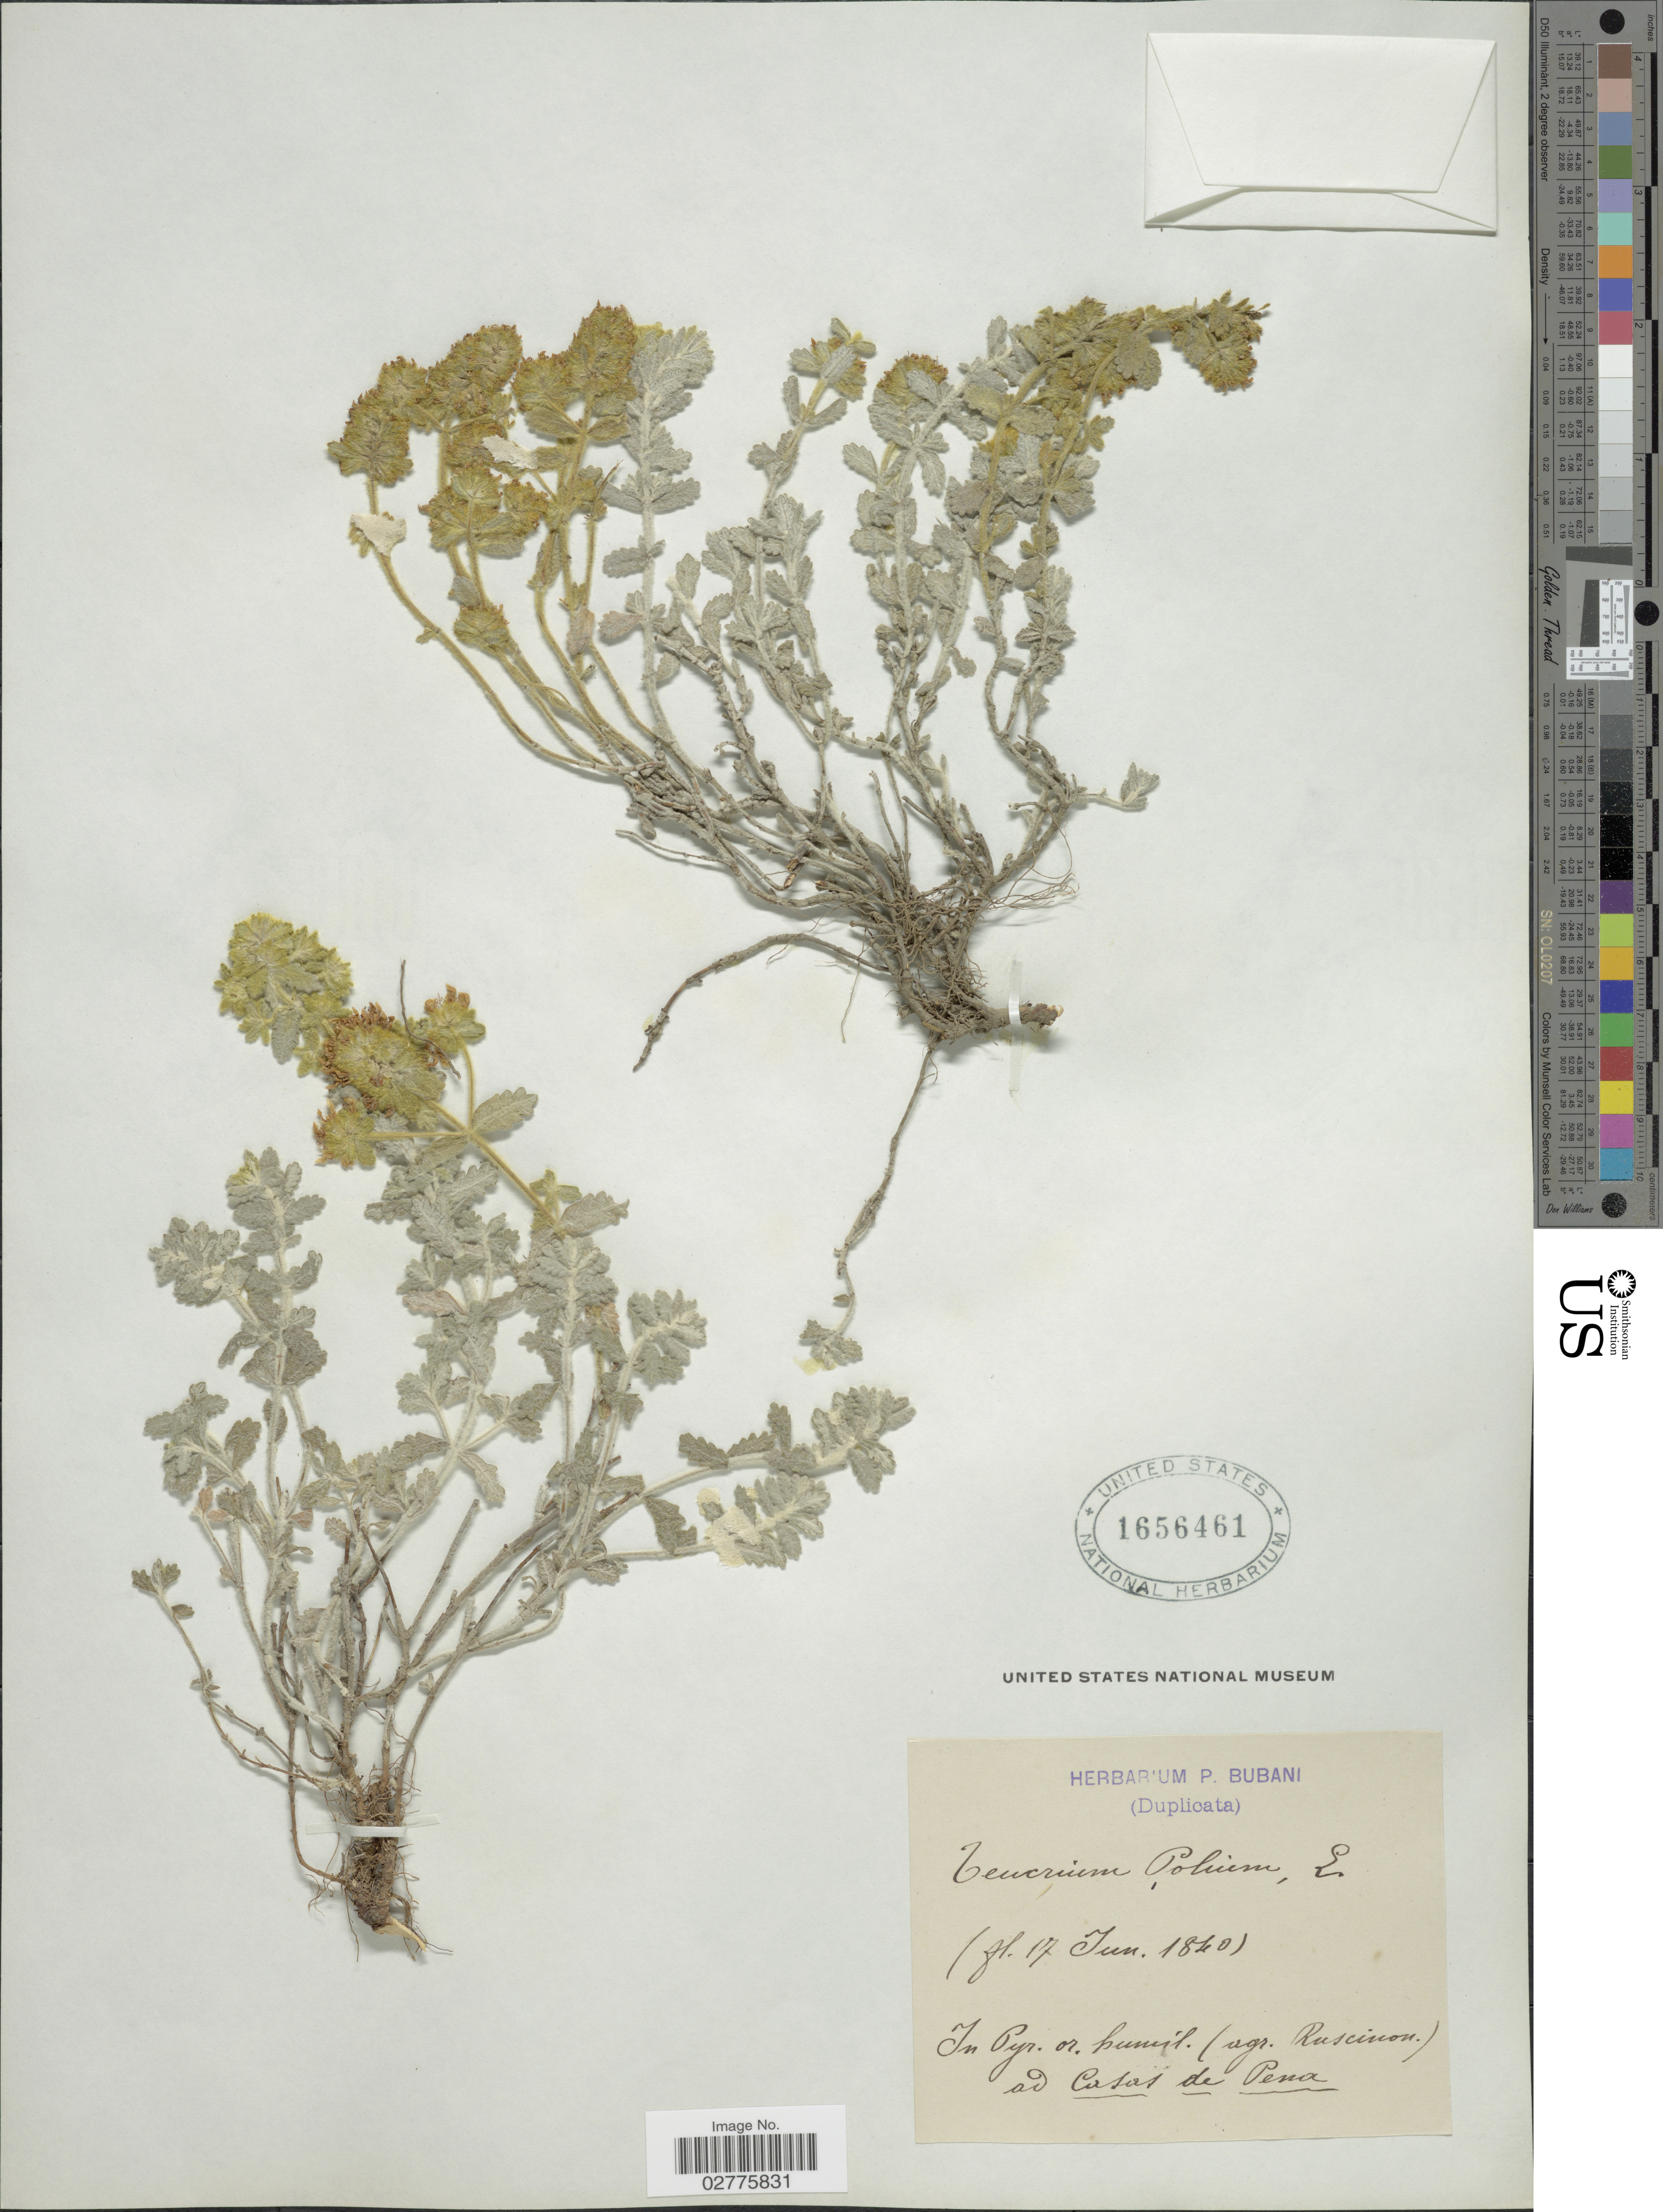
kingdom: Plantae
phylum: Tracheophyta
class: Magnoliopsida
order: Lamiales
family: Lamiaceae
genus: Teucrium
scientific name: Teucrium polium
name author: L.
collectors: ex herb. P. Bubani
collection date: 1810-06-17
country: Spain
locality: In Pyr. or. humil (agr. Ruscinon.) ad Casas de Pena.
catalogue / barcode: US 1656461